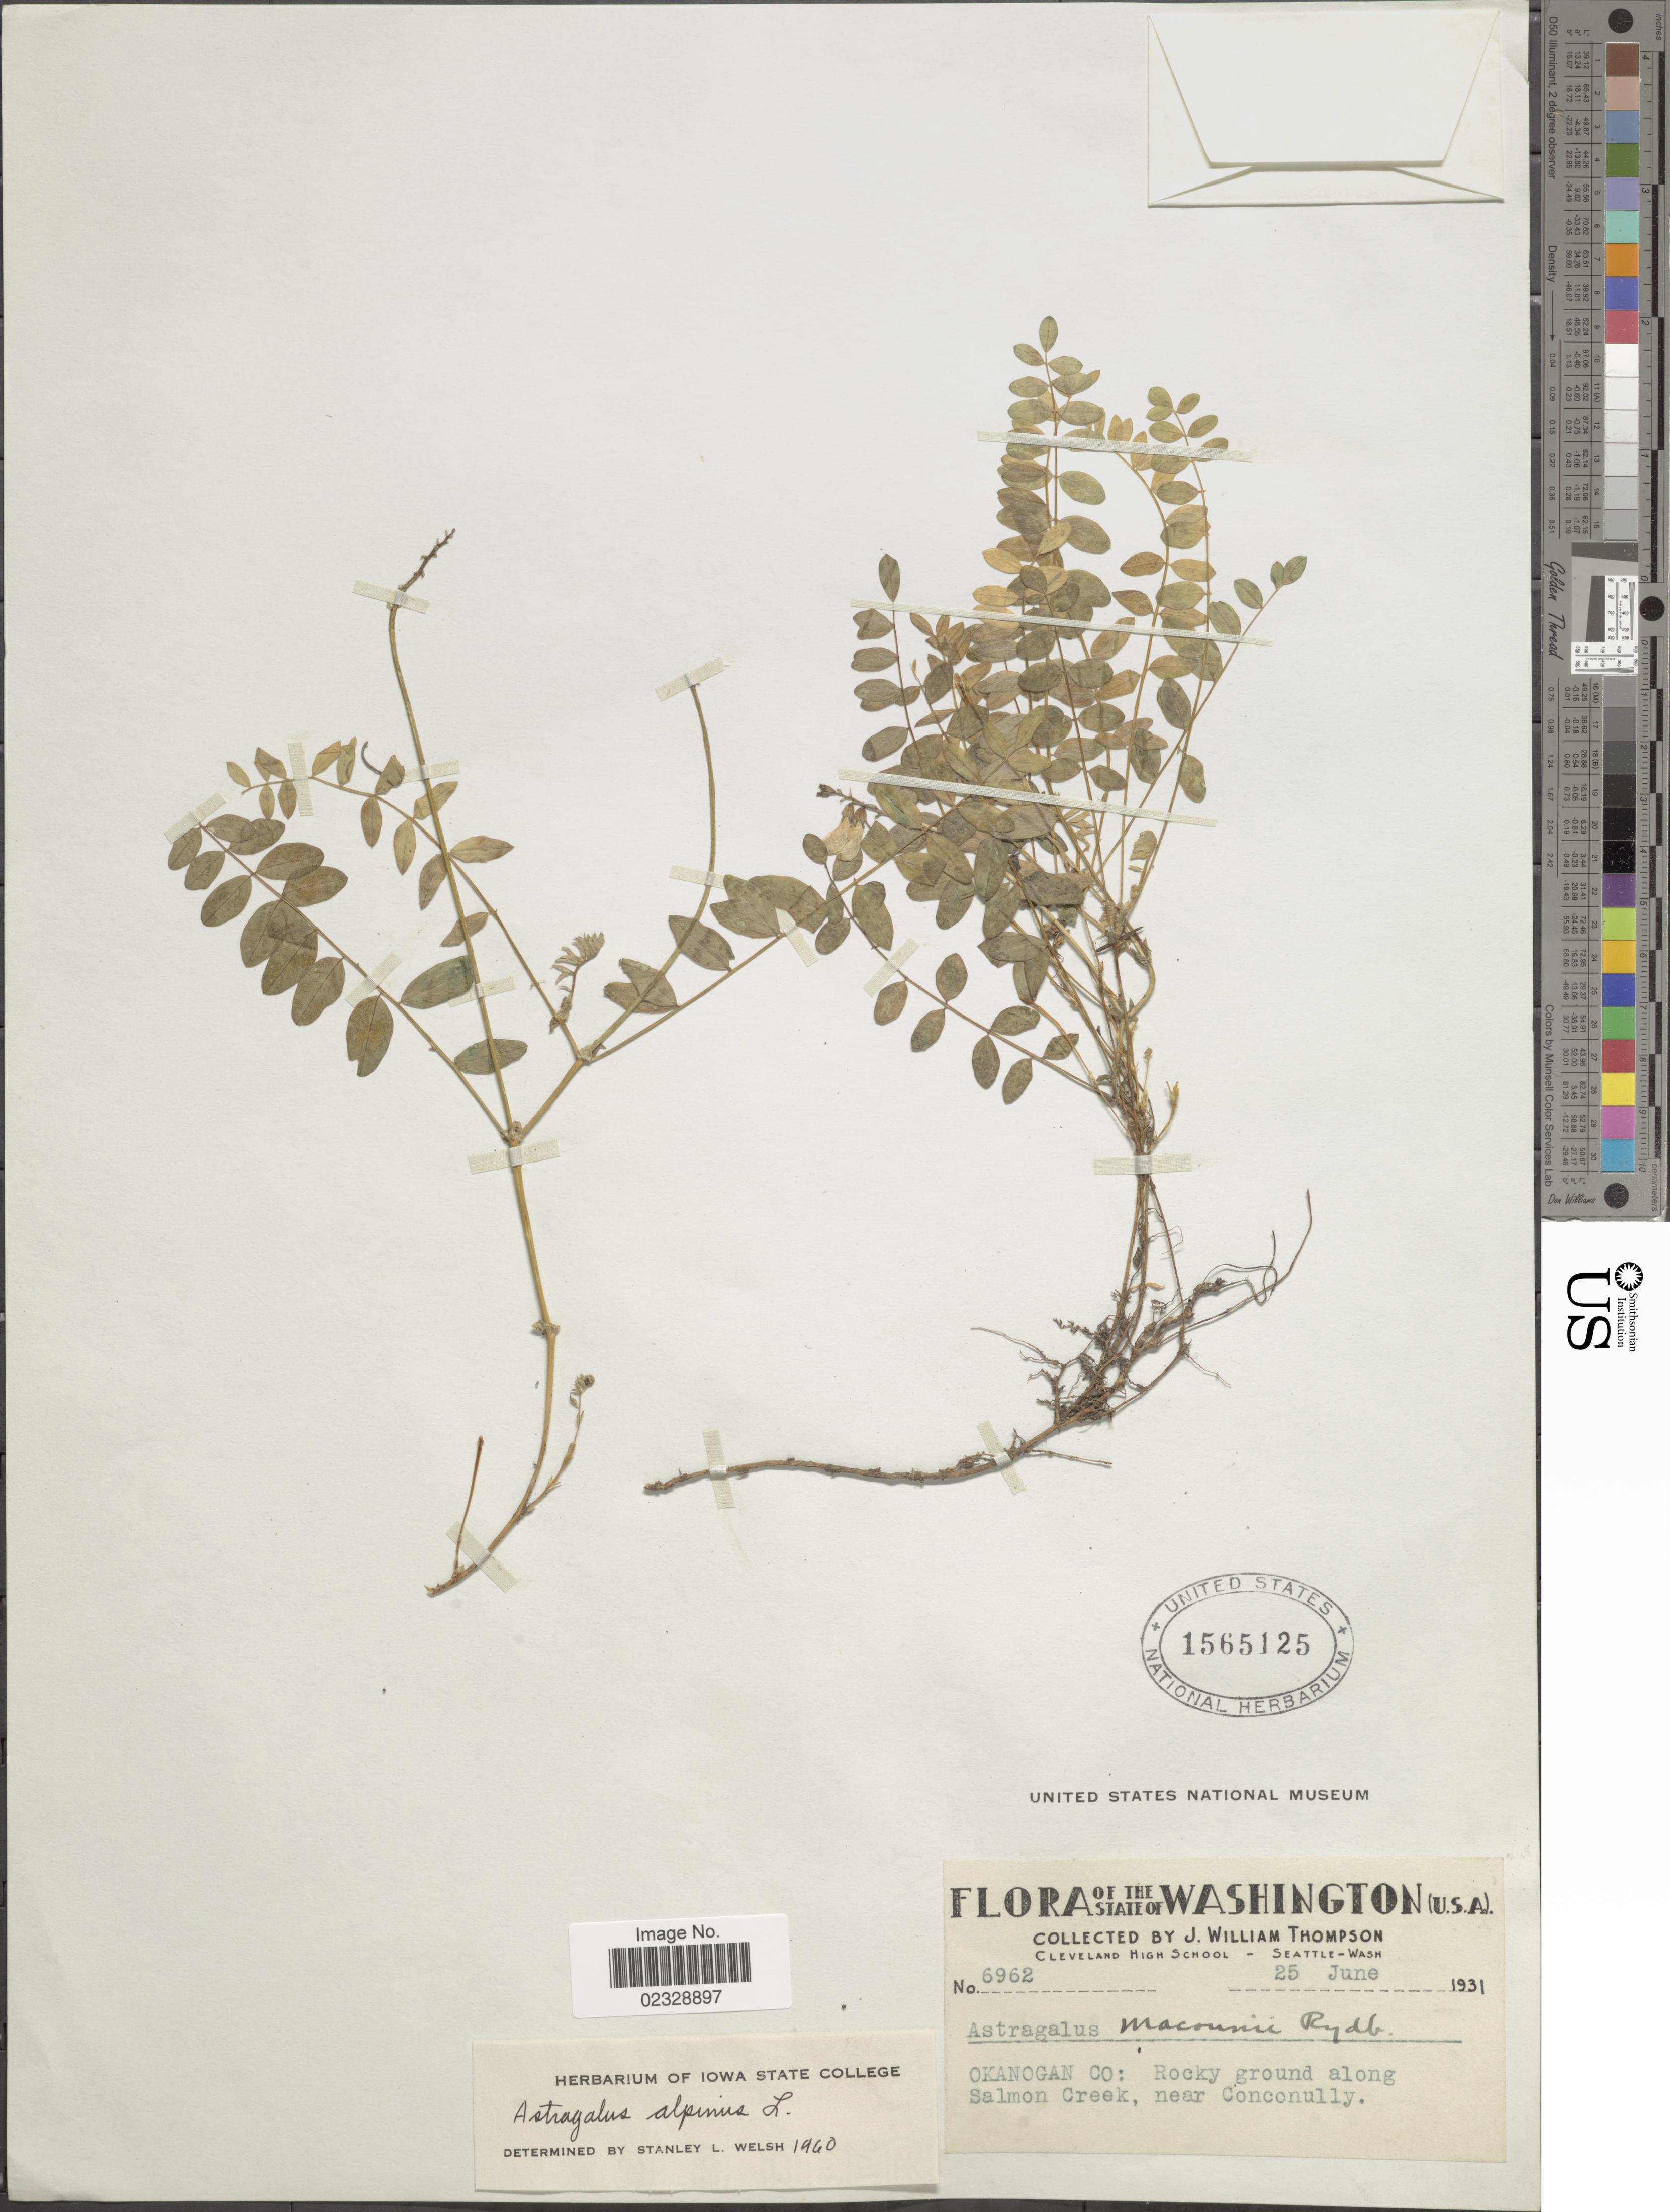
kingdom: Plantae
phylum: Tracheophyta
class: Magnoliopsida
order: Fabales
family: Fabaceae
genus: Astragalus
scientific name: Astragalus alpinus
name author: L.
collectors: J. W. Thompson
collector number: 6962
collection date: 1931-06-25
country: United States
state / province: Washington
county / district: Okanogan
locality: Okanogan Co: Rocky ground along Salmon Creek, near Conconully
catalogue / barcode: US 1565125